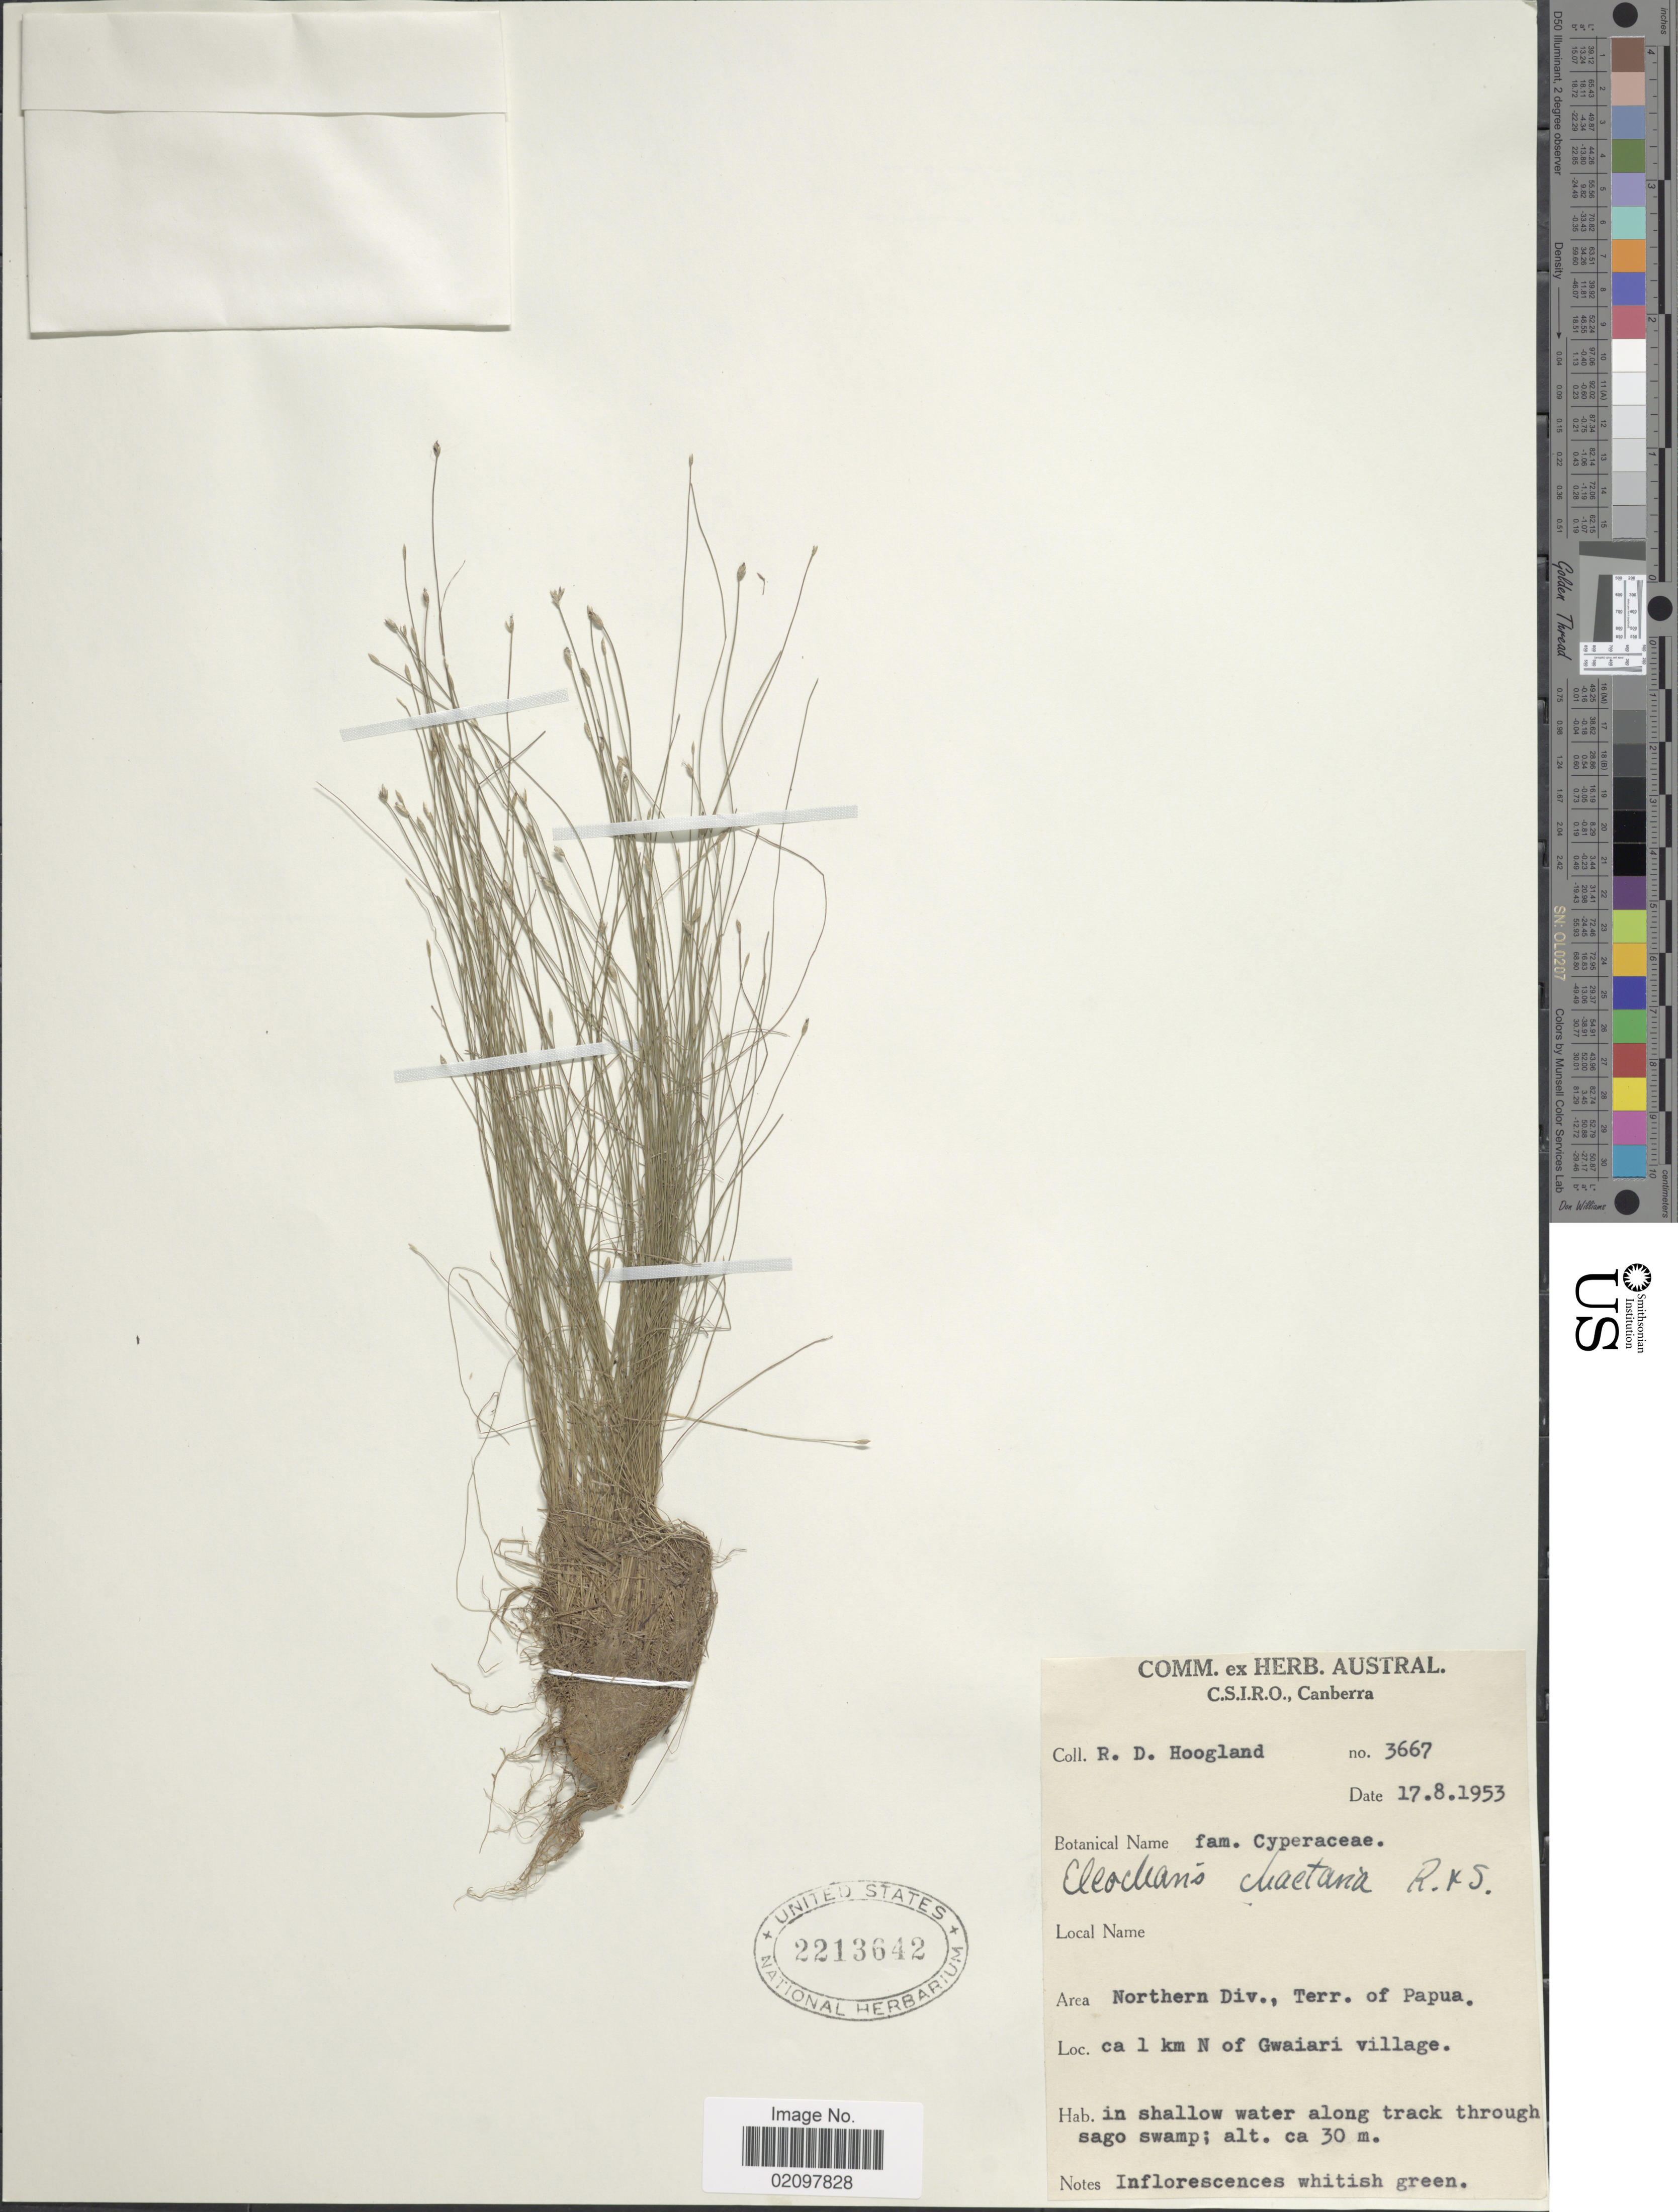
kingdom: Plantae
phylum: Tracheophyta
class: Liliopsida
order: Poales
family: Cyperaceae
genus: Eleocharis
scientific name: Eleocharis retroflexa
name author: (Poir.) Urb.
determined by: Kern, J. H.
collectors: R. D. Hoogland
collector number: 3667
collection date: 1953-08-17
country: Papua New Guinea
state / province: Northern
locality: Northern Div., Terr. of Papua. ca 1 km N of Gwaiari village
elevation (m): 30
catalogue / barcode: US 2213642